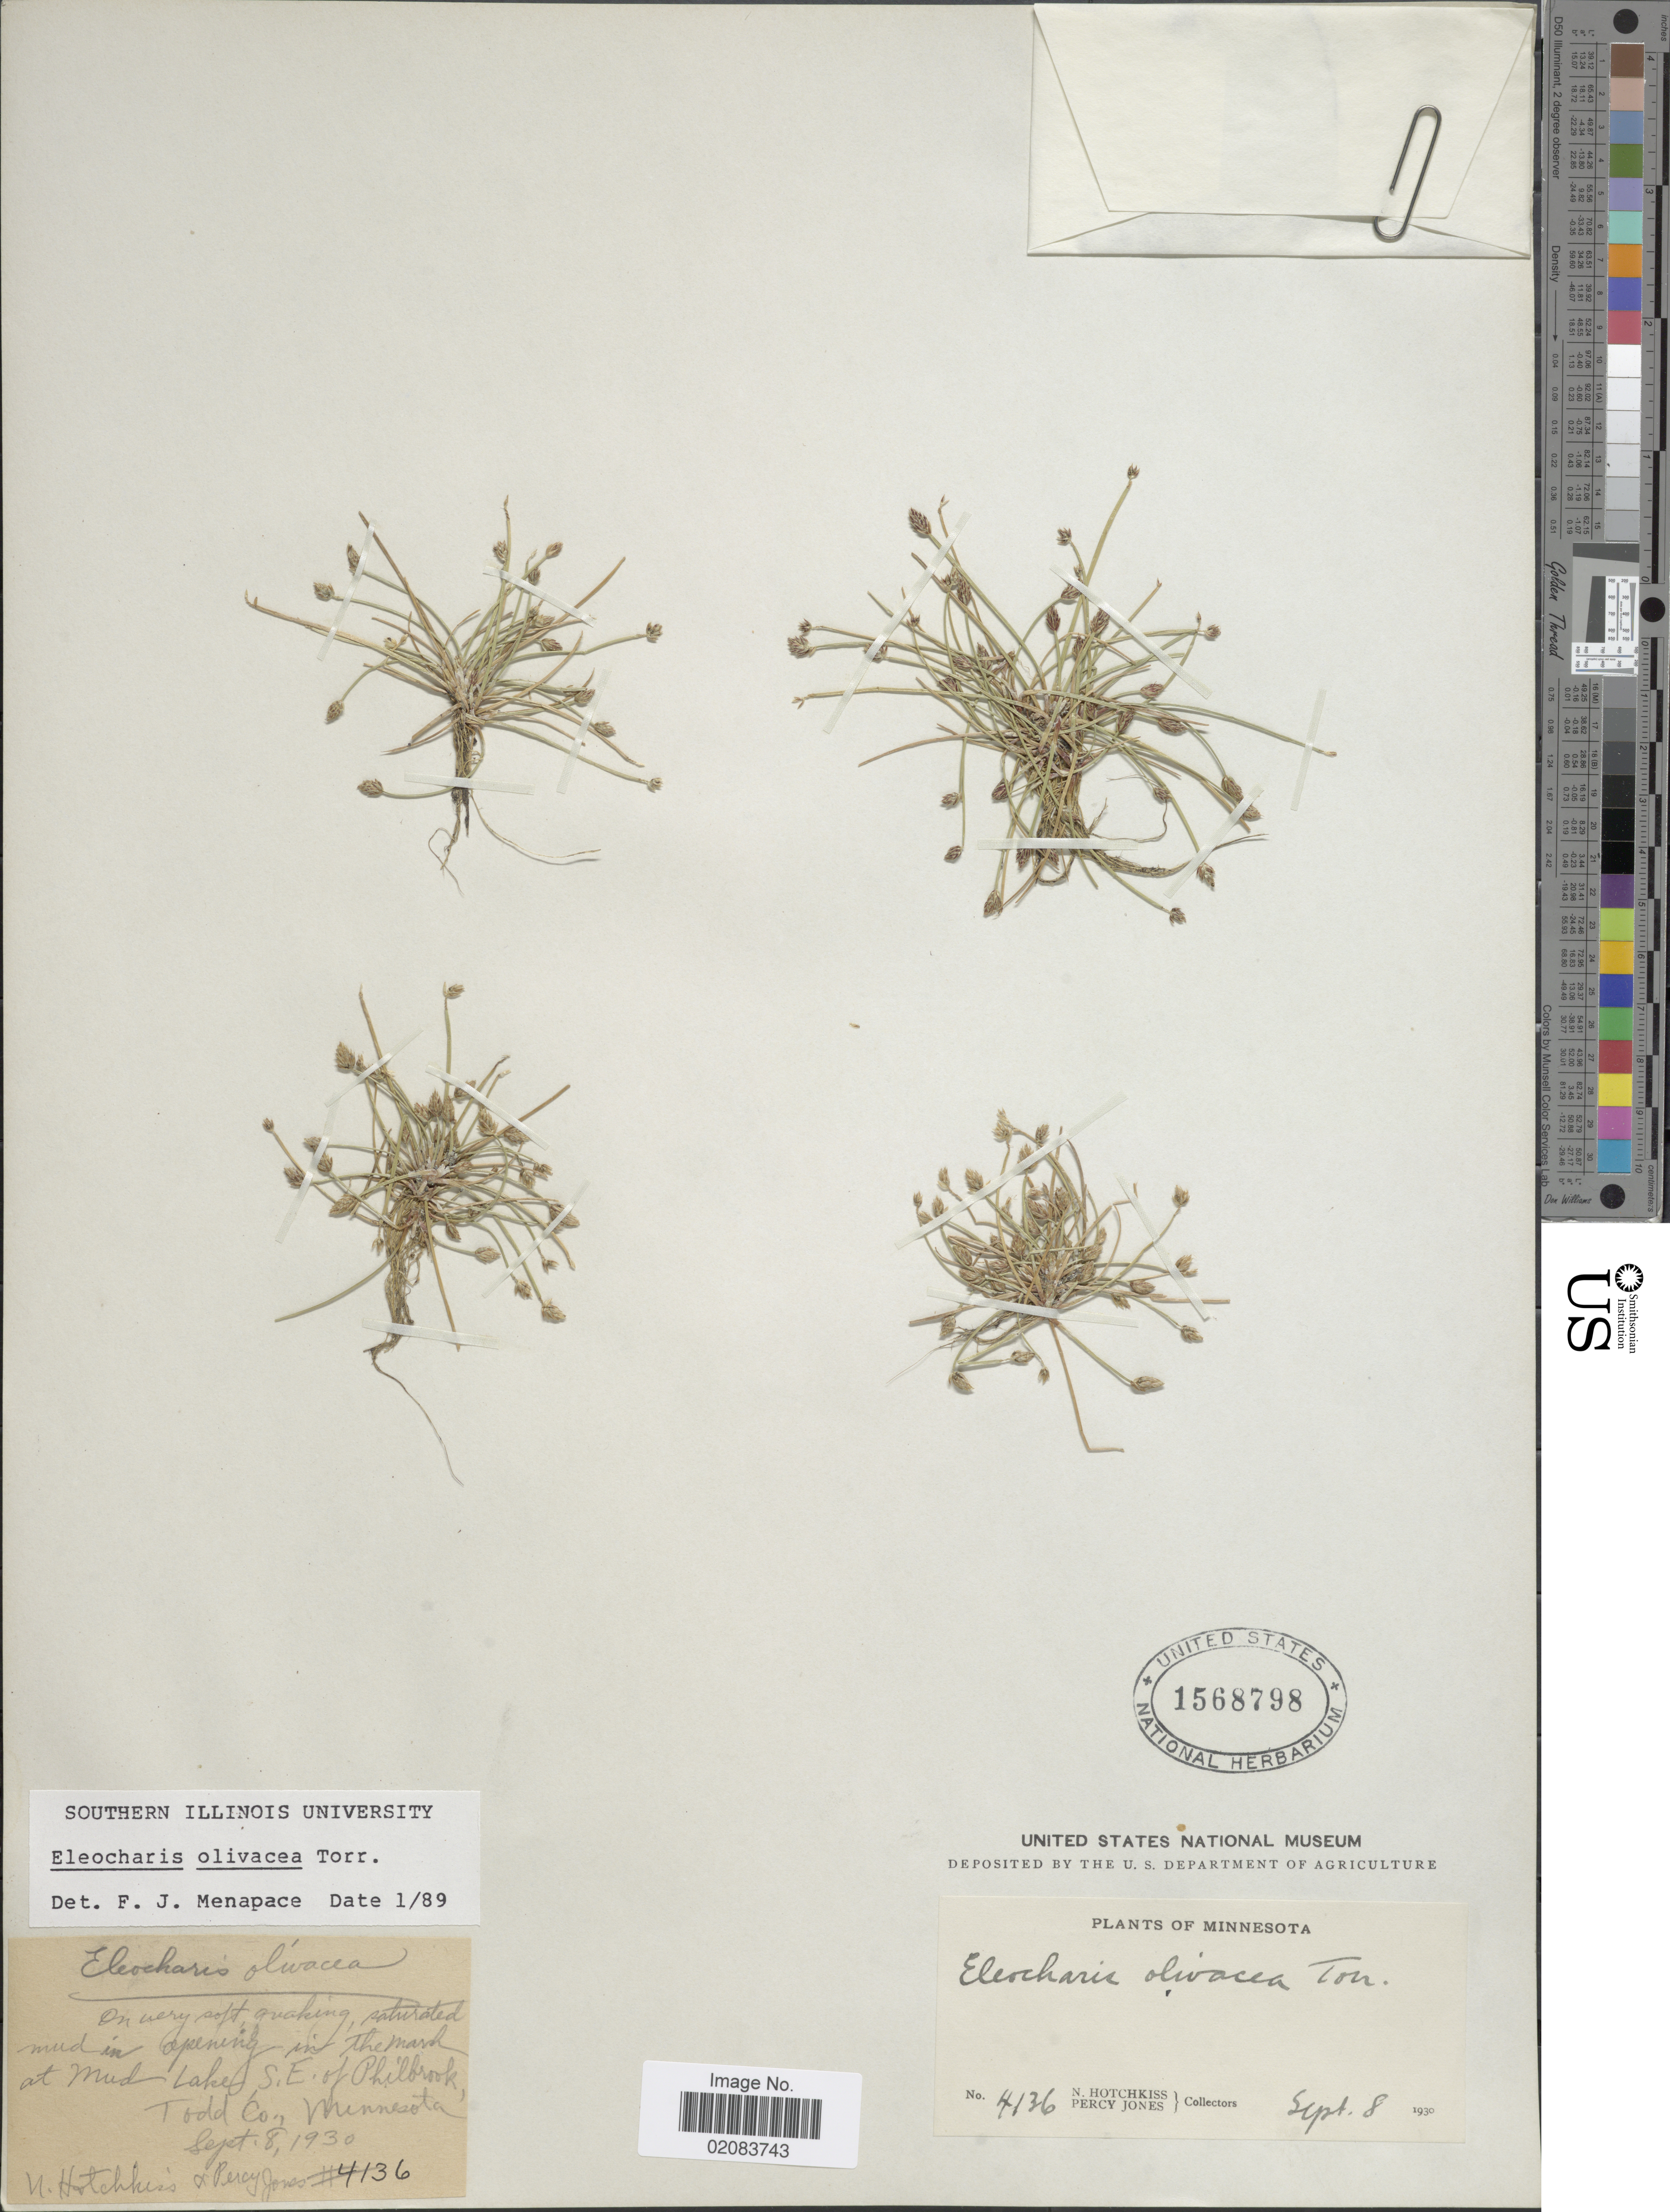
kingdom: Plantae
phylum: Tracheophyta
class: Liliopsida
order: Poales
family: Cyperaceae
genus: Eleocharis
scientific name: Eleocharis olivacea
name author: Torr.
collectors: N. Hotchkiss & P. Jones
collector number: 4136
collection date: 1930-09-08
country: United States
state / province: Minnesota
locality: In opening in the marsh at Mud Lake, S.E. of Phillbrook, Todd Co.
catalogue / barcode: US 1568798